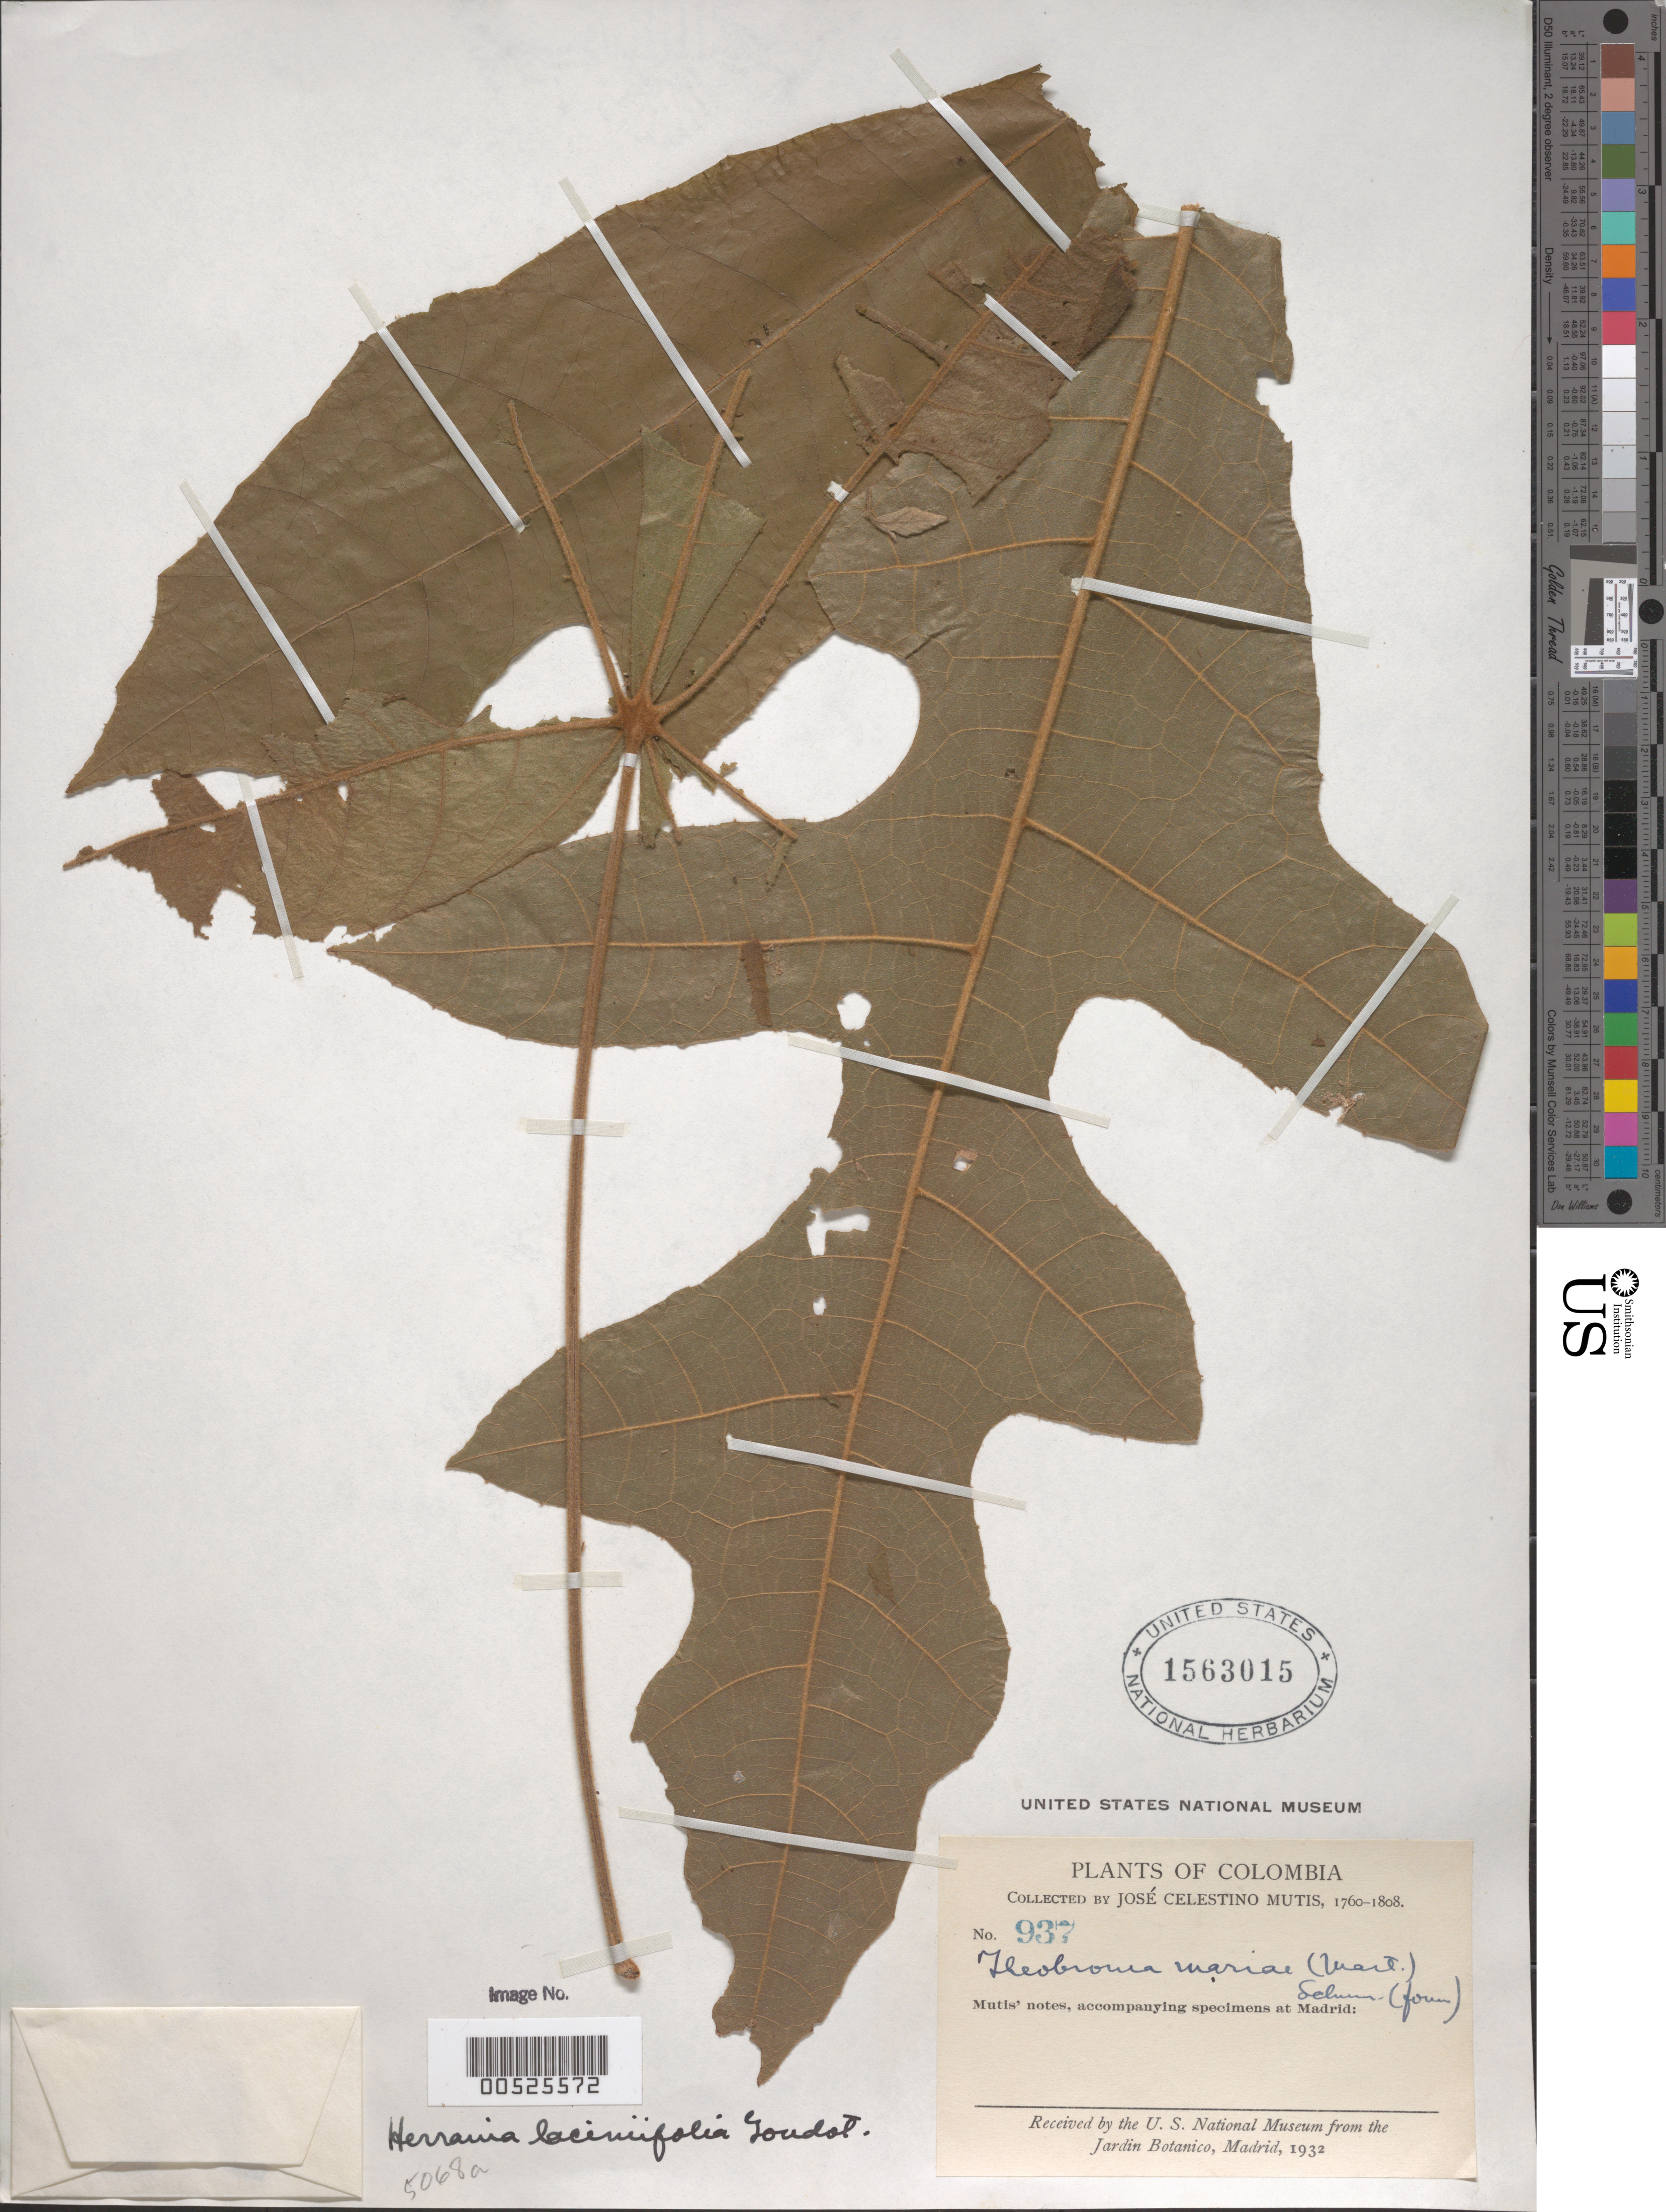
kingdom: Plantae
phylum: Tracheophyta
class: Magnoliopsida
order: Malvales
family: Malvaceae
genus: Theobroma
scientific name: Theobroma laciniifolium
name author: (Goudot ex Triana & Planch.) De Wild.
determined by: Dorr, L. J., (BOT), Smithsonian Institution - National Museum of Natural History (UNITED STATES)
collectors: J. C. B. Mutis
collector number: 937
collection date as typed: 1760 to -- --- 1808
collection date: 1760/1808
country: Colombia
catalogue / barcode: US 1563015